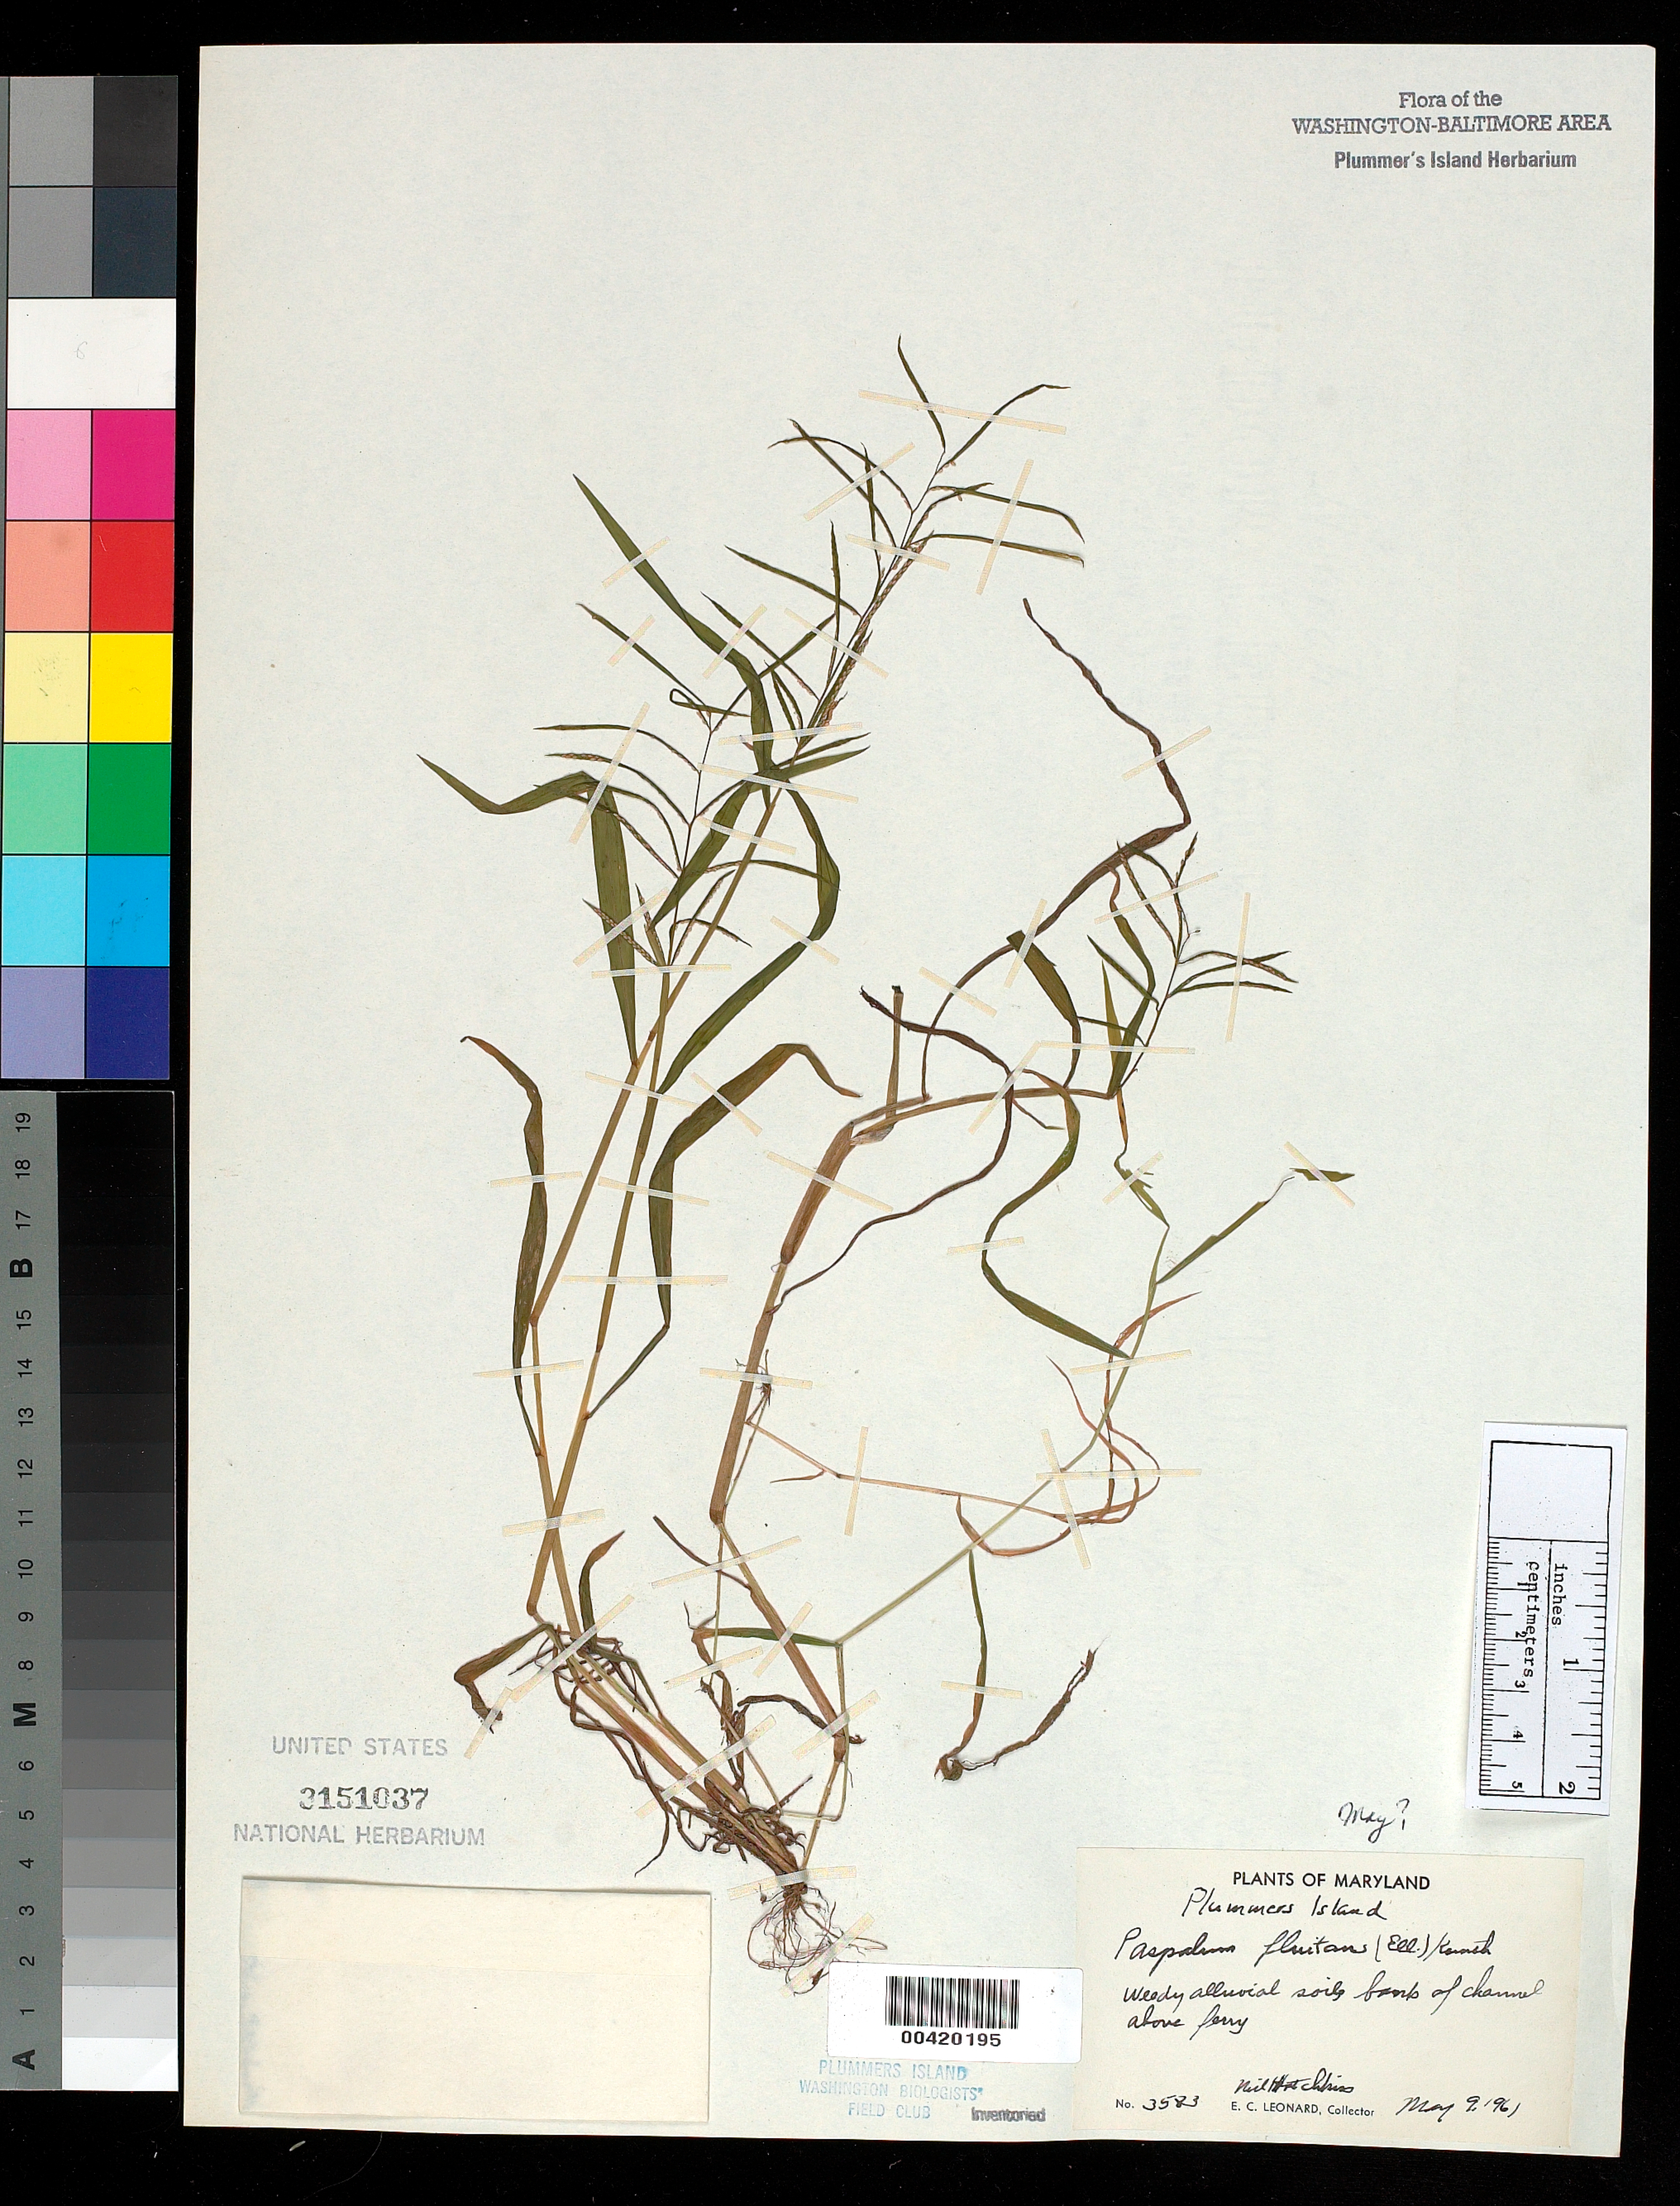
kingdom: Plantae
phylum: Tracheophyta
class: Liliopsida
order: Poales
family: Poaceae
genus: Paspalum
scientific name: Paspalum fluitans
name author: (Elliott) Kunth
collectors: E. C. Leonard & N. Hotchkiss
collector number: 3583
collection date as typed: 09 May 1961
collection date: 1961-05-09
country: United States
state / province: Maryland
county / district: Montgomery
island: Plummers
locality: Plummer's Island; bank of channel above Ferry C. & O. Canal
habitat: Weedy alluvial soil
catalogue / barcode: US 3151037